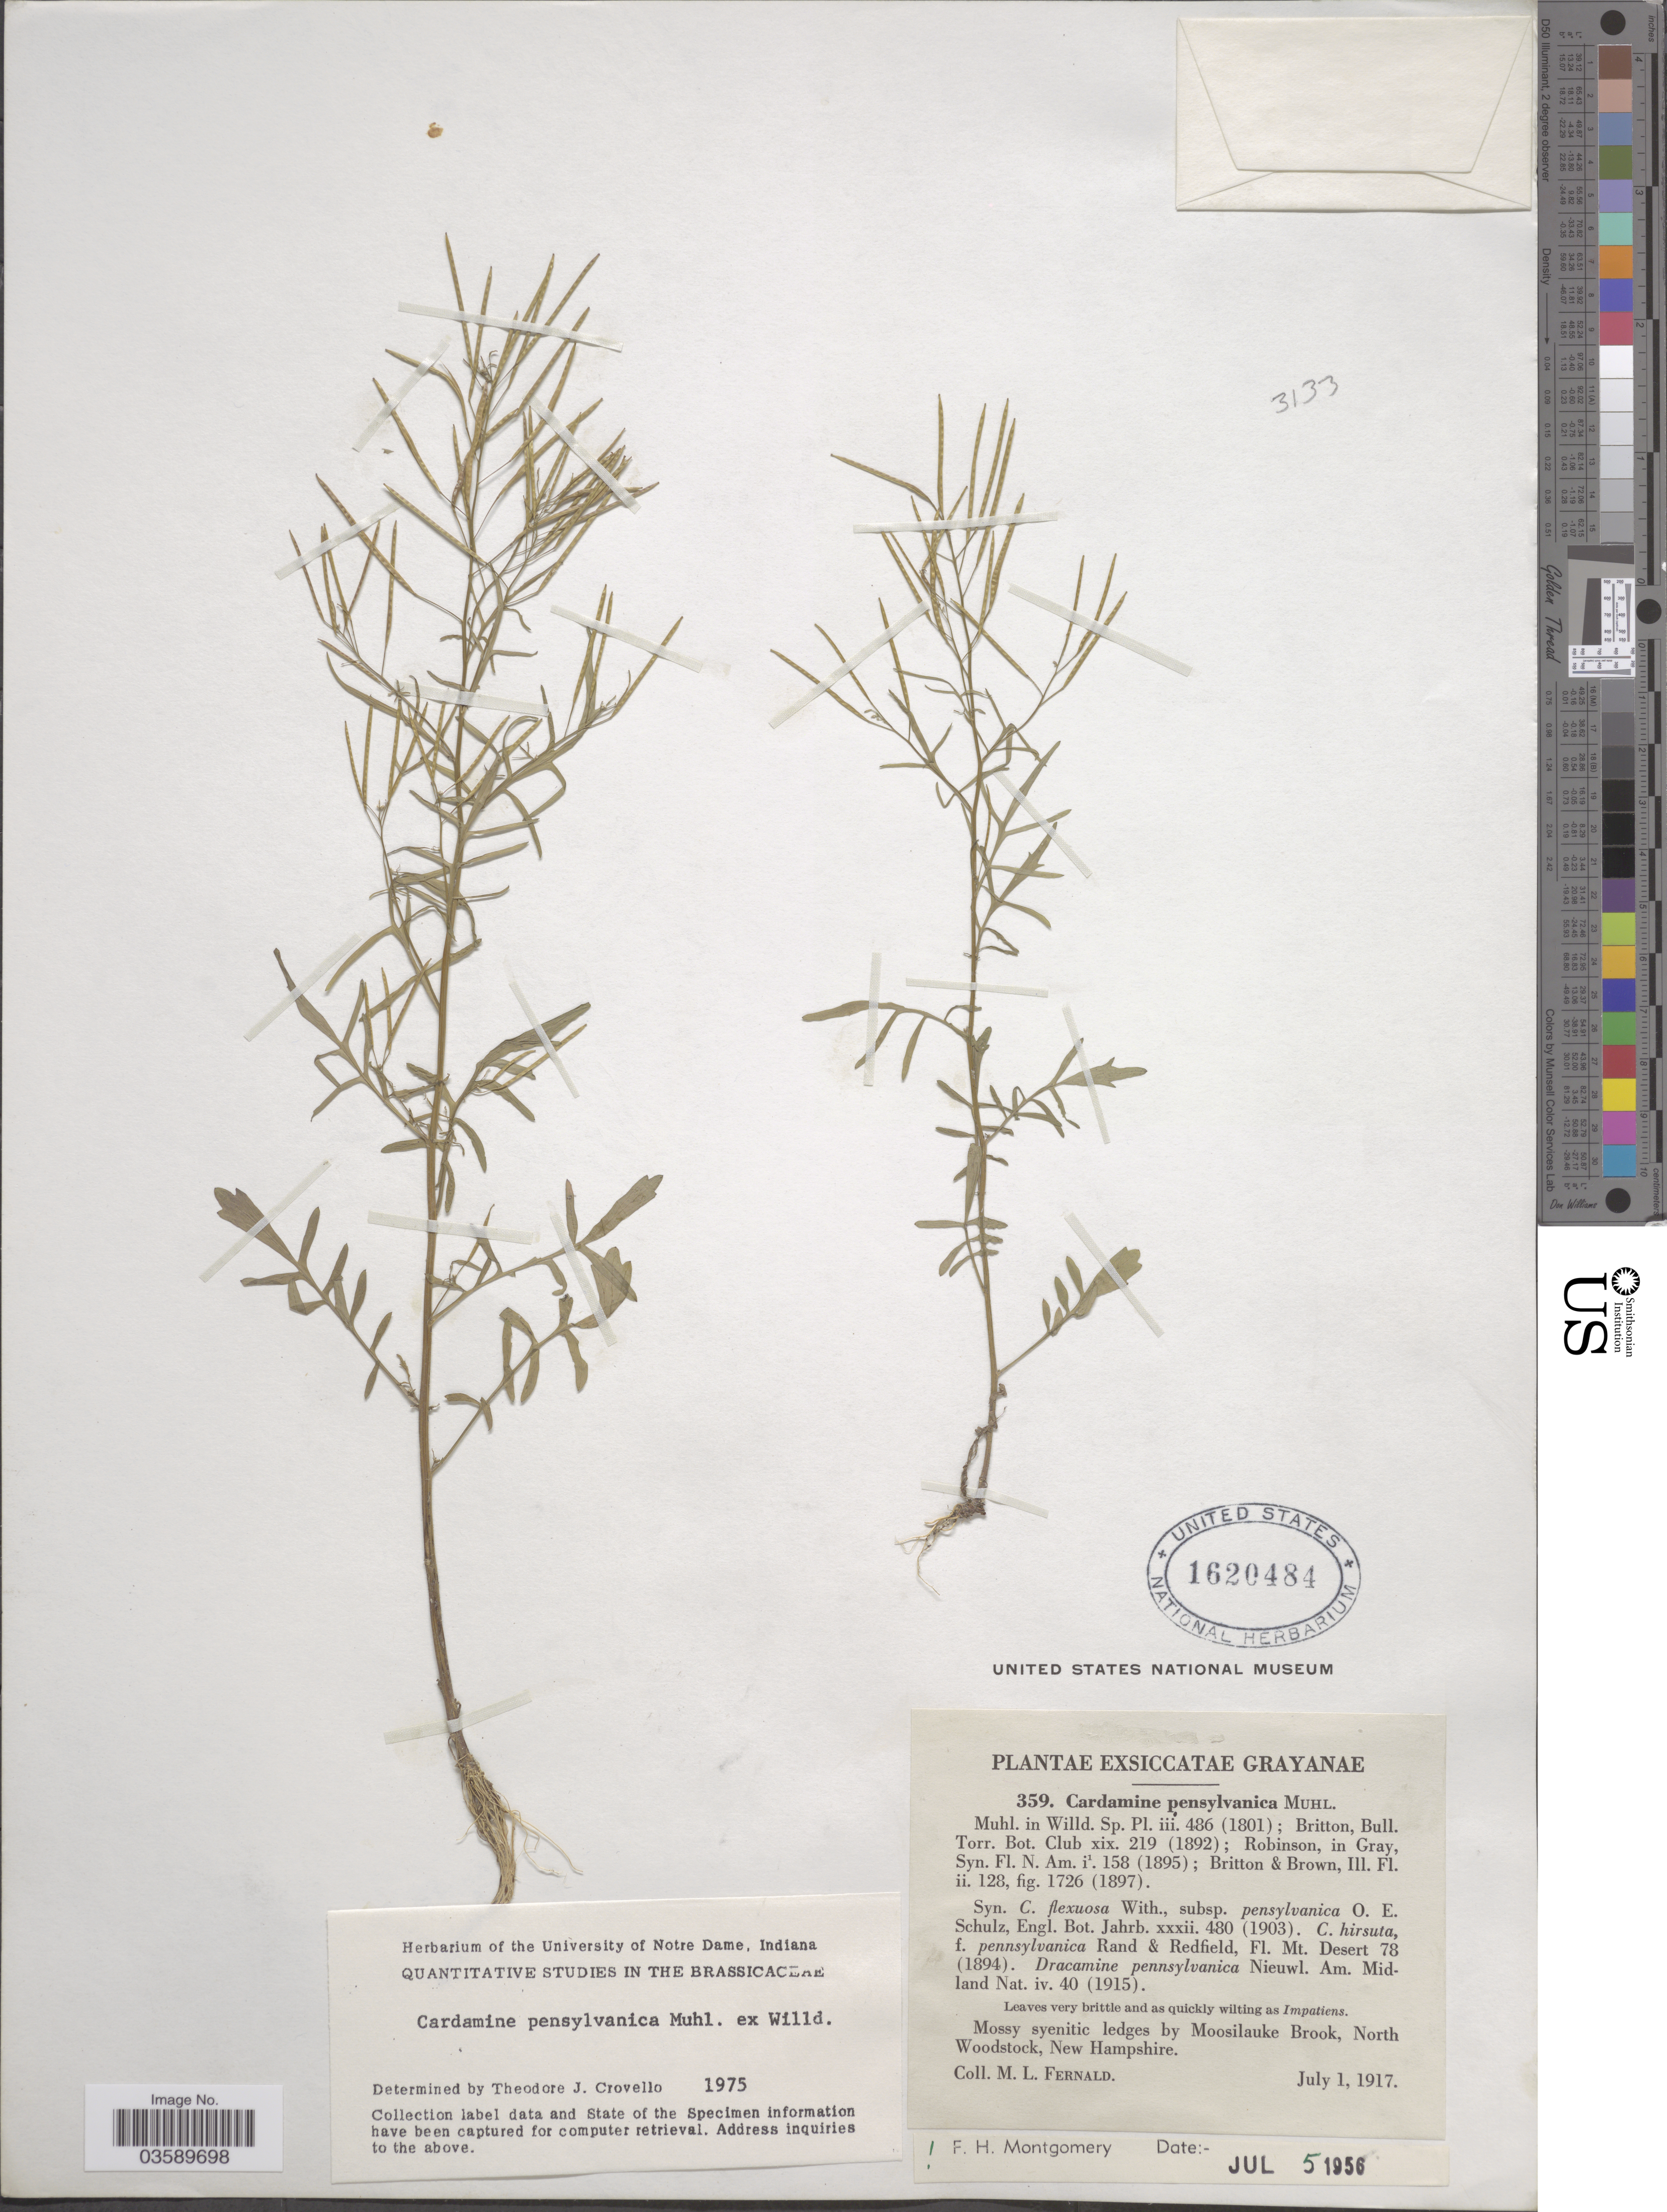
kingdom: Plantae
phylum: Tracheophyta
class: Magnoliopsida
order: Brassicales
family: Brassicaceae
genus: Cardamine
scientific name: Cardamine pensylvanica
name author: Muhl. ex Willd.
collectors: M. L. Fernald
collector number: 359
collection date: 1917-07-01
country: United States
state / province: New Hampshire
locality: Grayanae. Mossy syenitic ledges by Moosilauke Brook, North Woodstock.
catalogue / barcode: US 1620484